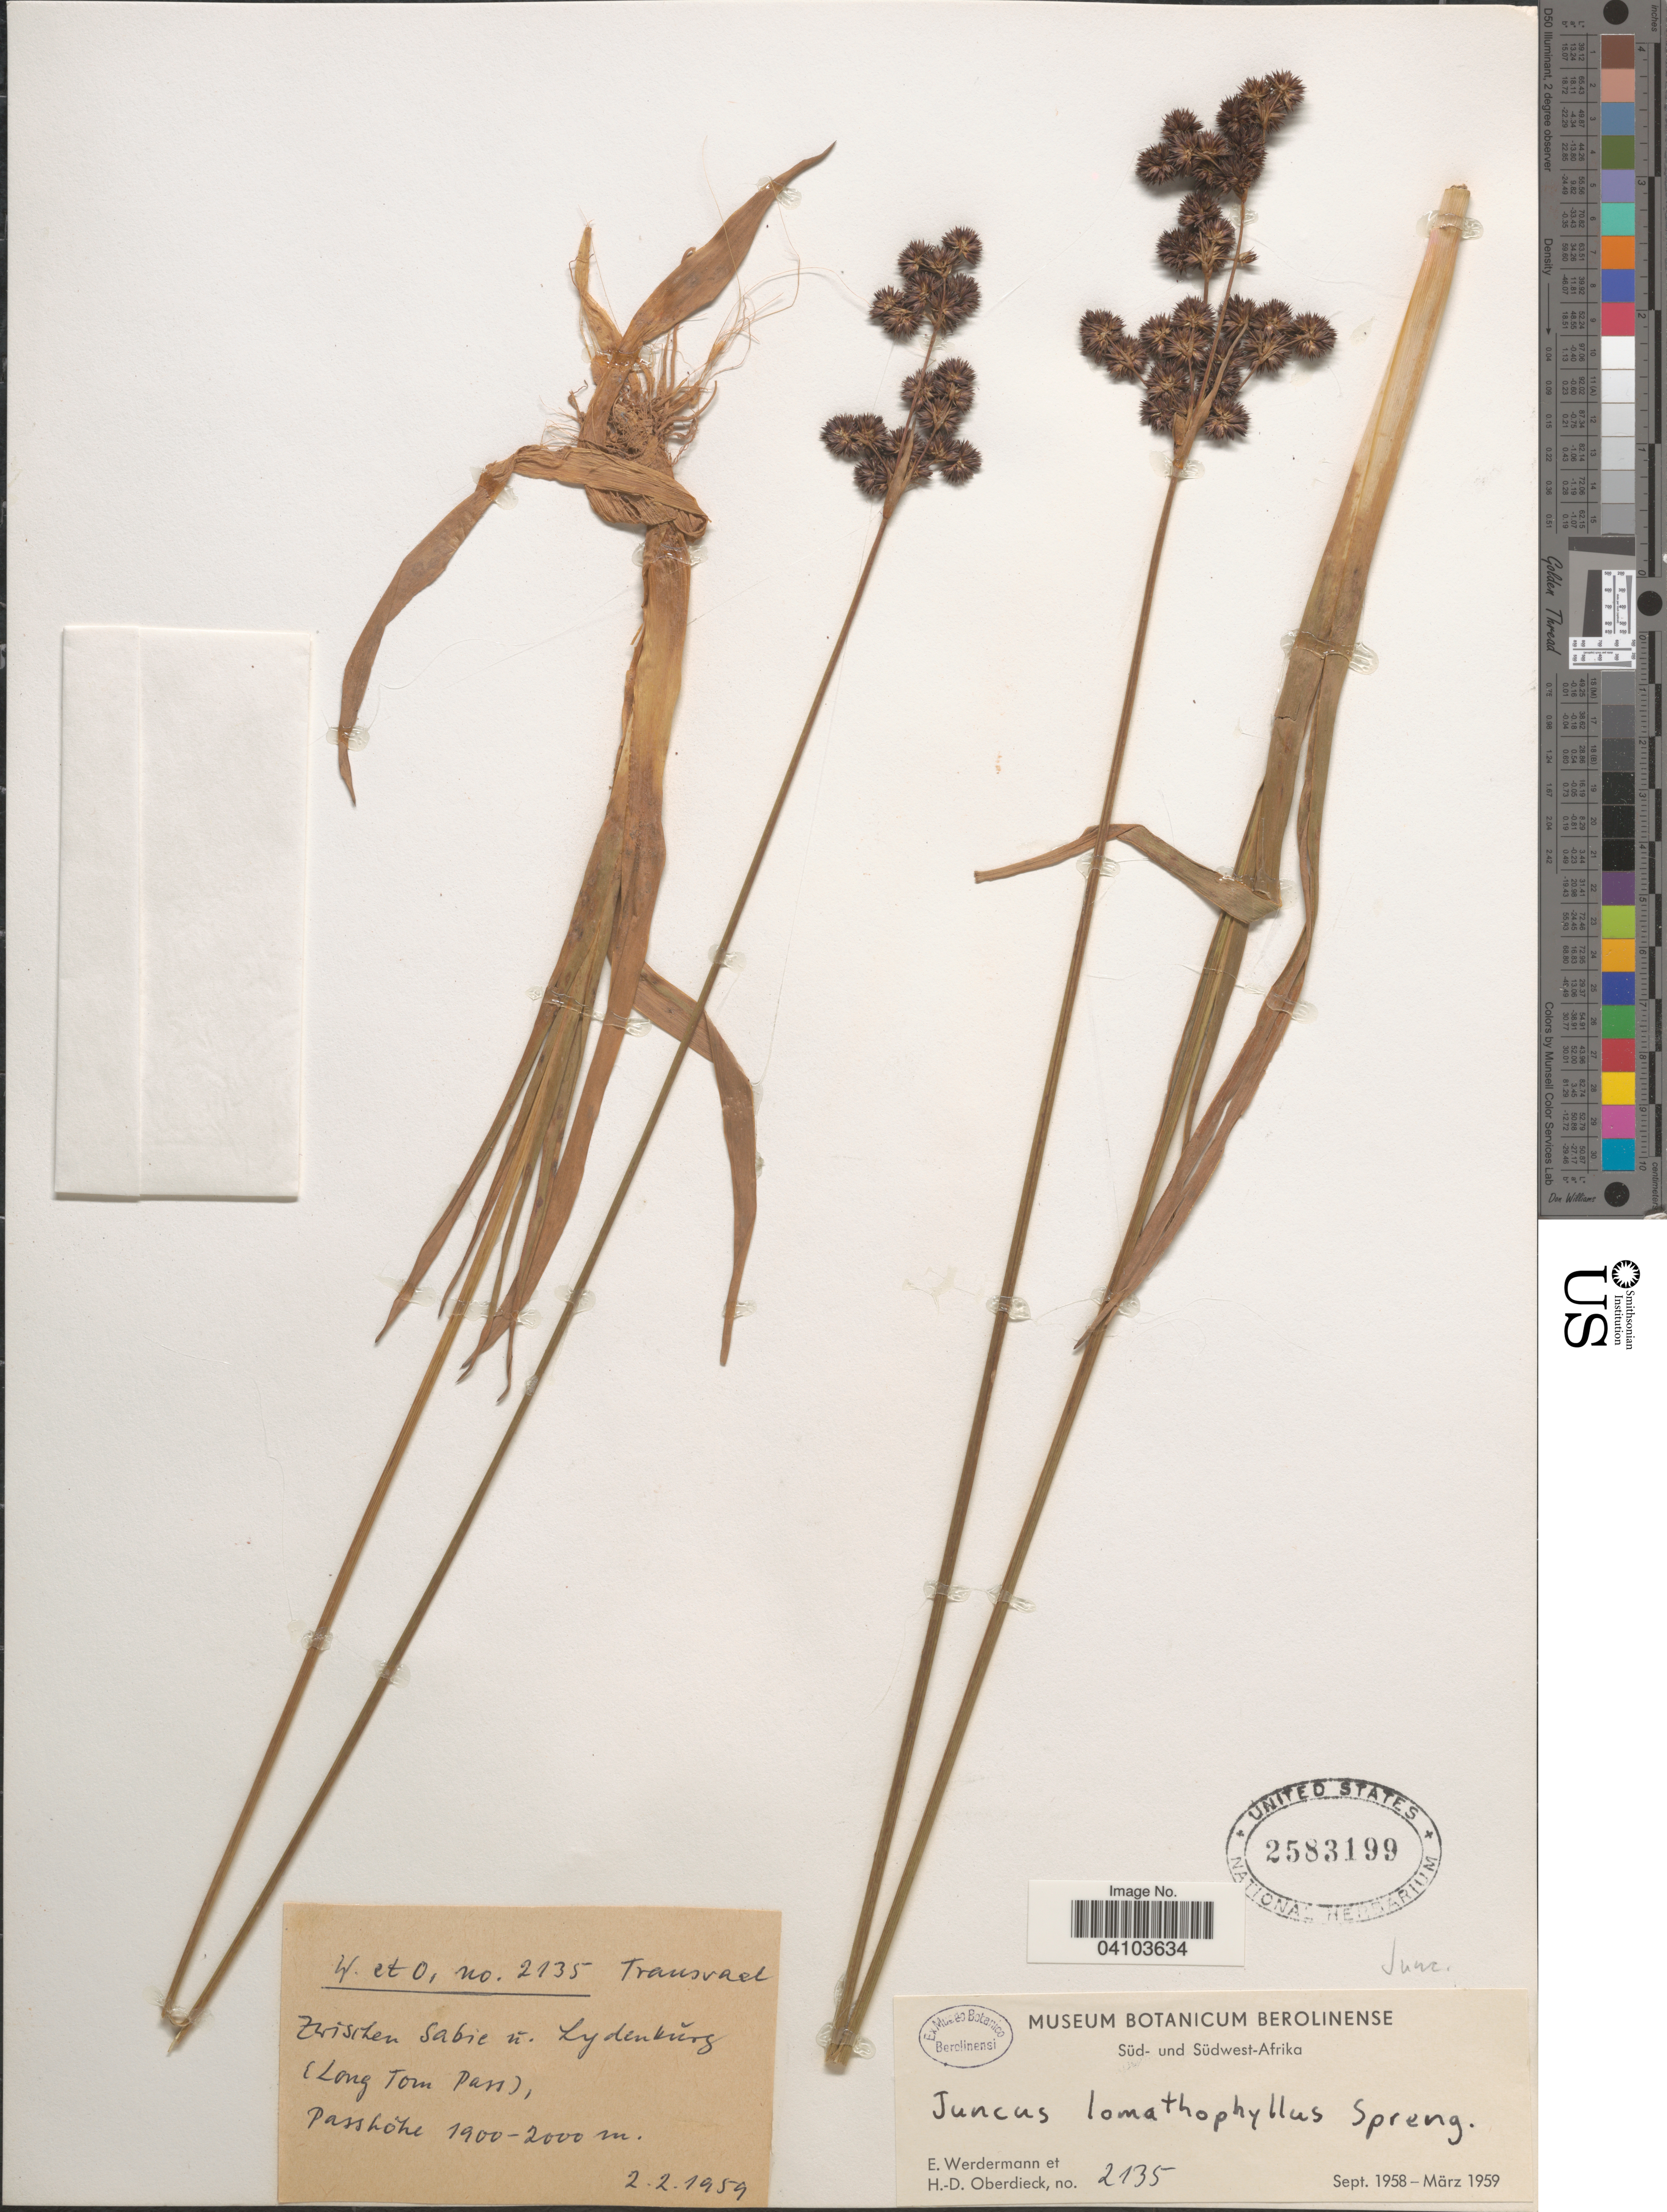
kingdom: Plantae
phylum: Tracheophyta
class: Liliopsida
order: Poales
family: Juncaceae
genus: Juncus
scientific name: Juncus lomatophyllus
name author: Spreng.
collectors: E. Werdermann & H. Oberdieck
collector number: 2135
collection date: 1959-02-02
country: South Africa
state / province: Mpumalanga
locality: Süd- und Südwest-Afrika.[unsure placement] Zwischen Sabie [illegible text]. Lydenbǔrg[interpreted] (Long Tom Pass).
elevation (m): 1900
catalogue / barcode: US 2583199